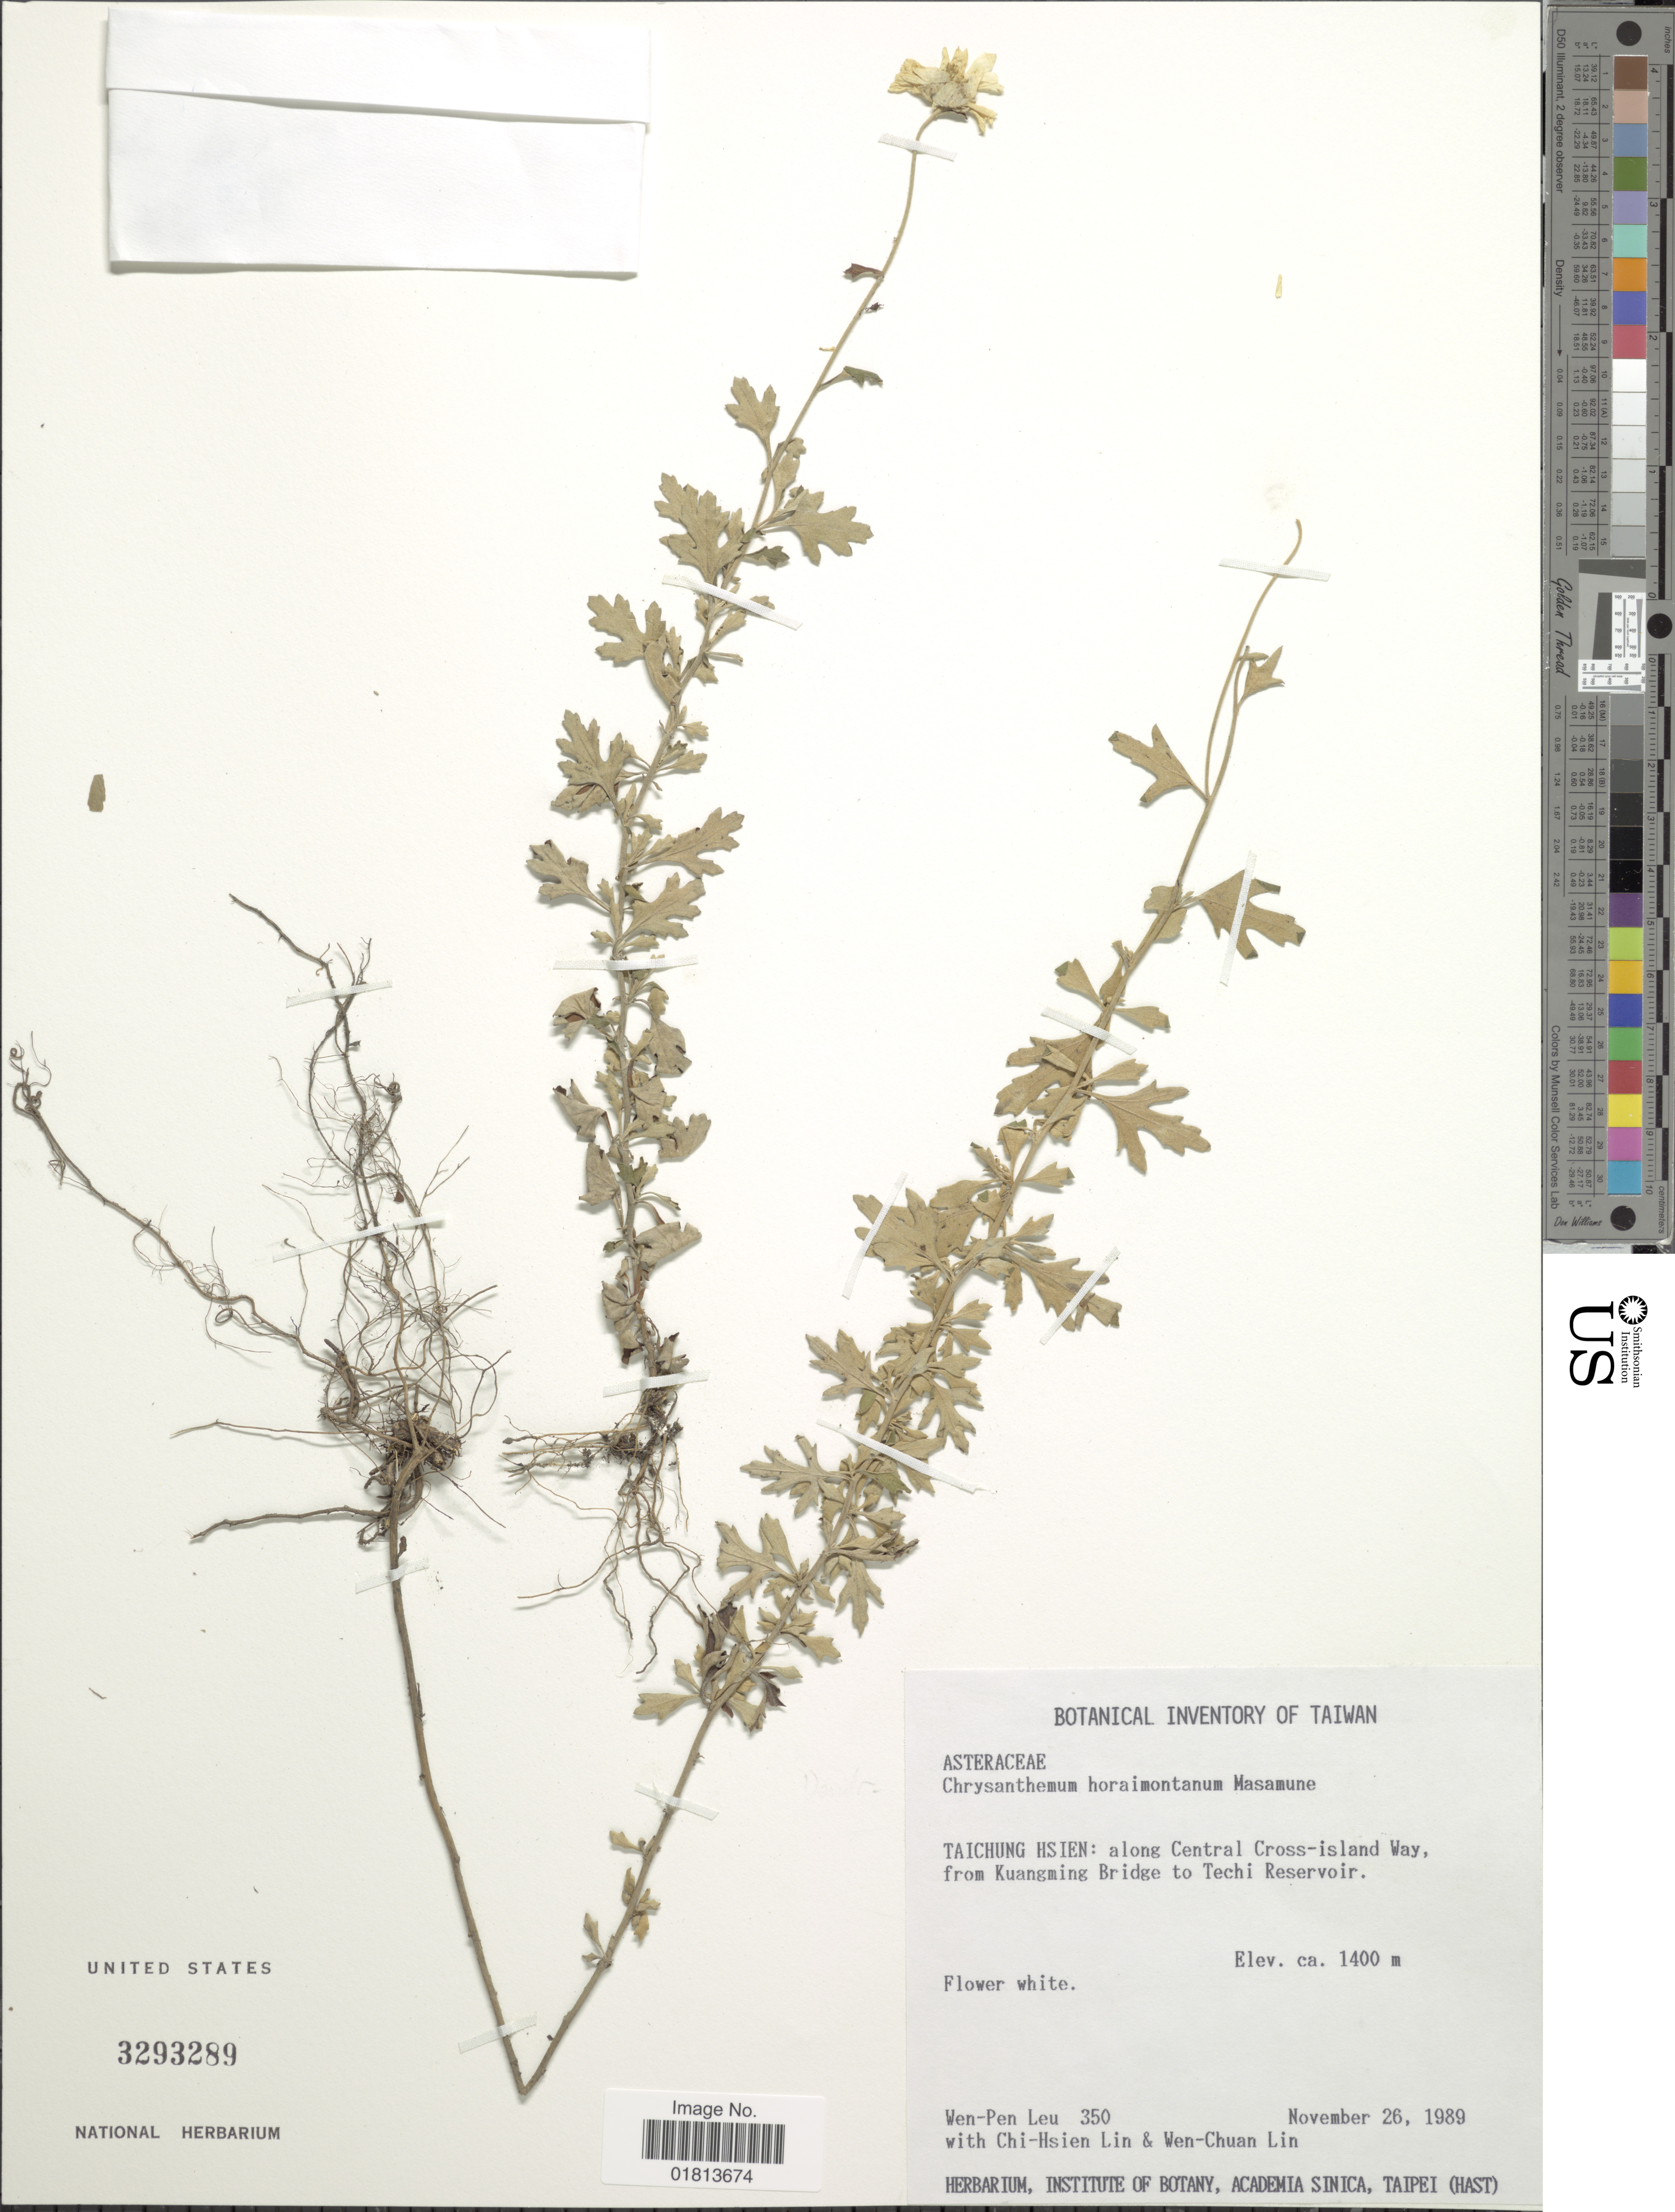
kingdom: Plantae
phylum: Tracheophyta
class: Magnoliopsida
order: Asterales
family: Asteraceae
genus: Dendranthema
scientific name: Dendranthema horaimontanum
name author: (Masam.) S.S. Ying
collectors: W. Leu, C. Lin & W. Lin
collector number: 350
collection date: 1989-11-26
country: Taiwan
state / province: Taichung City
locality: Taichung Hisen: along Central Cross-island Way from Kuangming Bridge to Techi Reservoir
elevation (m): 1400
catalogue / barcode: US 3293289